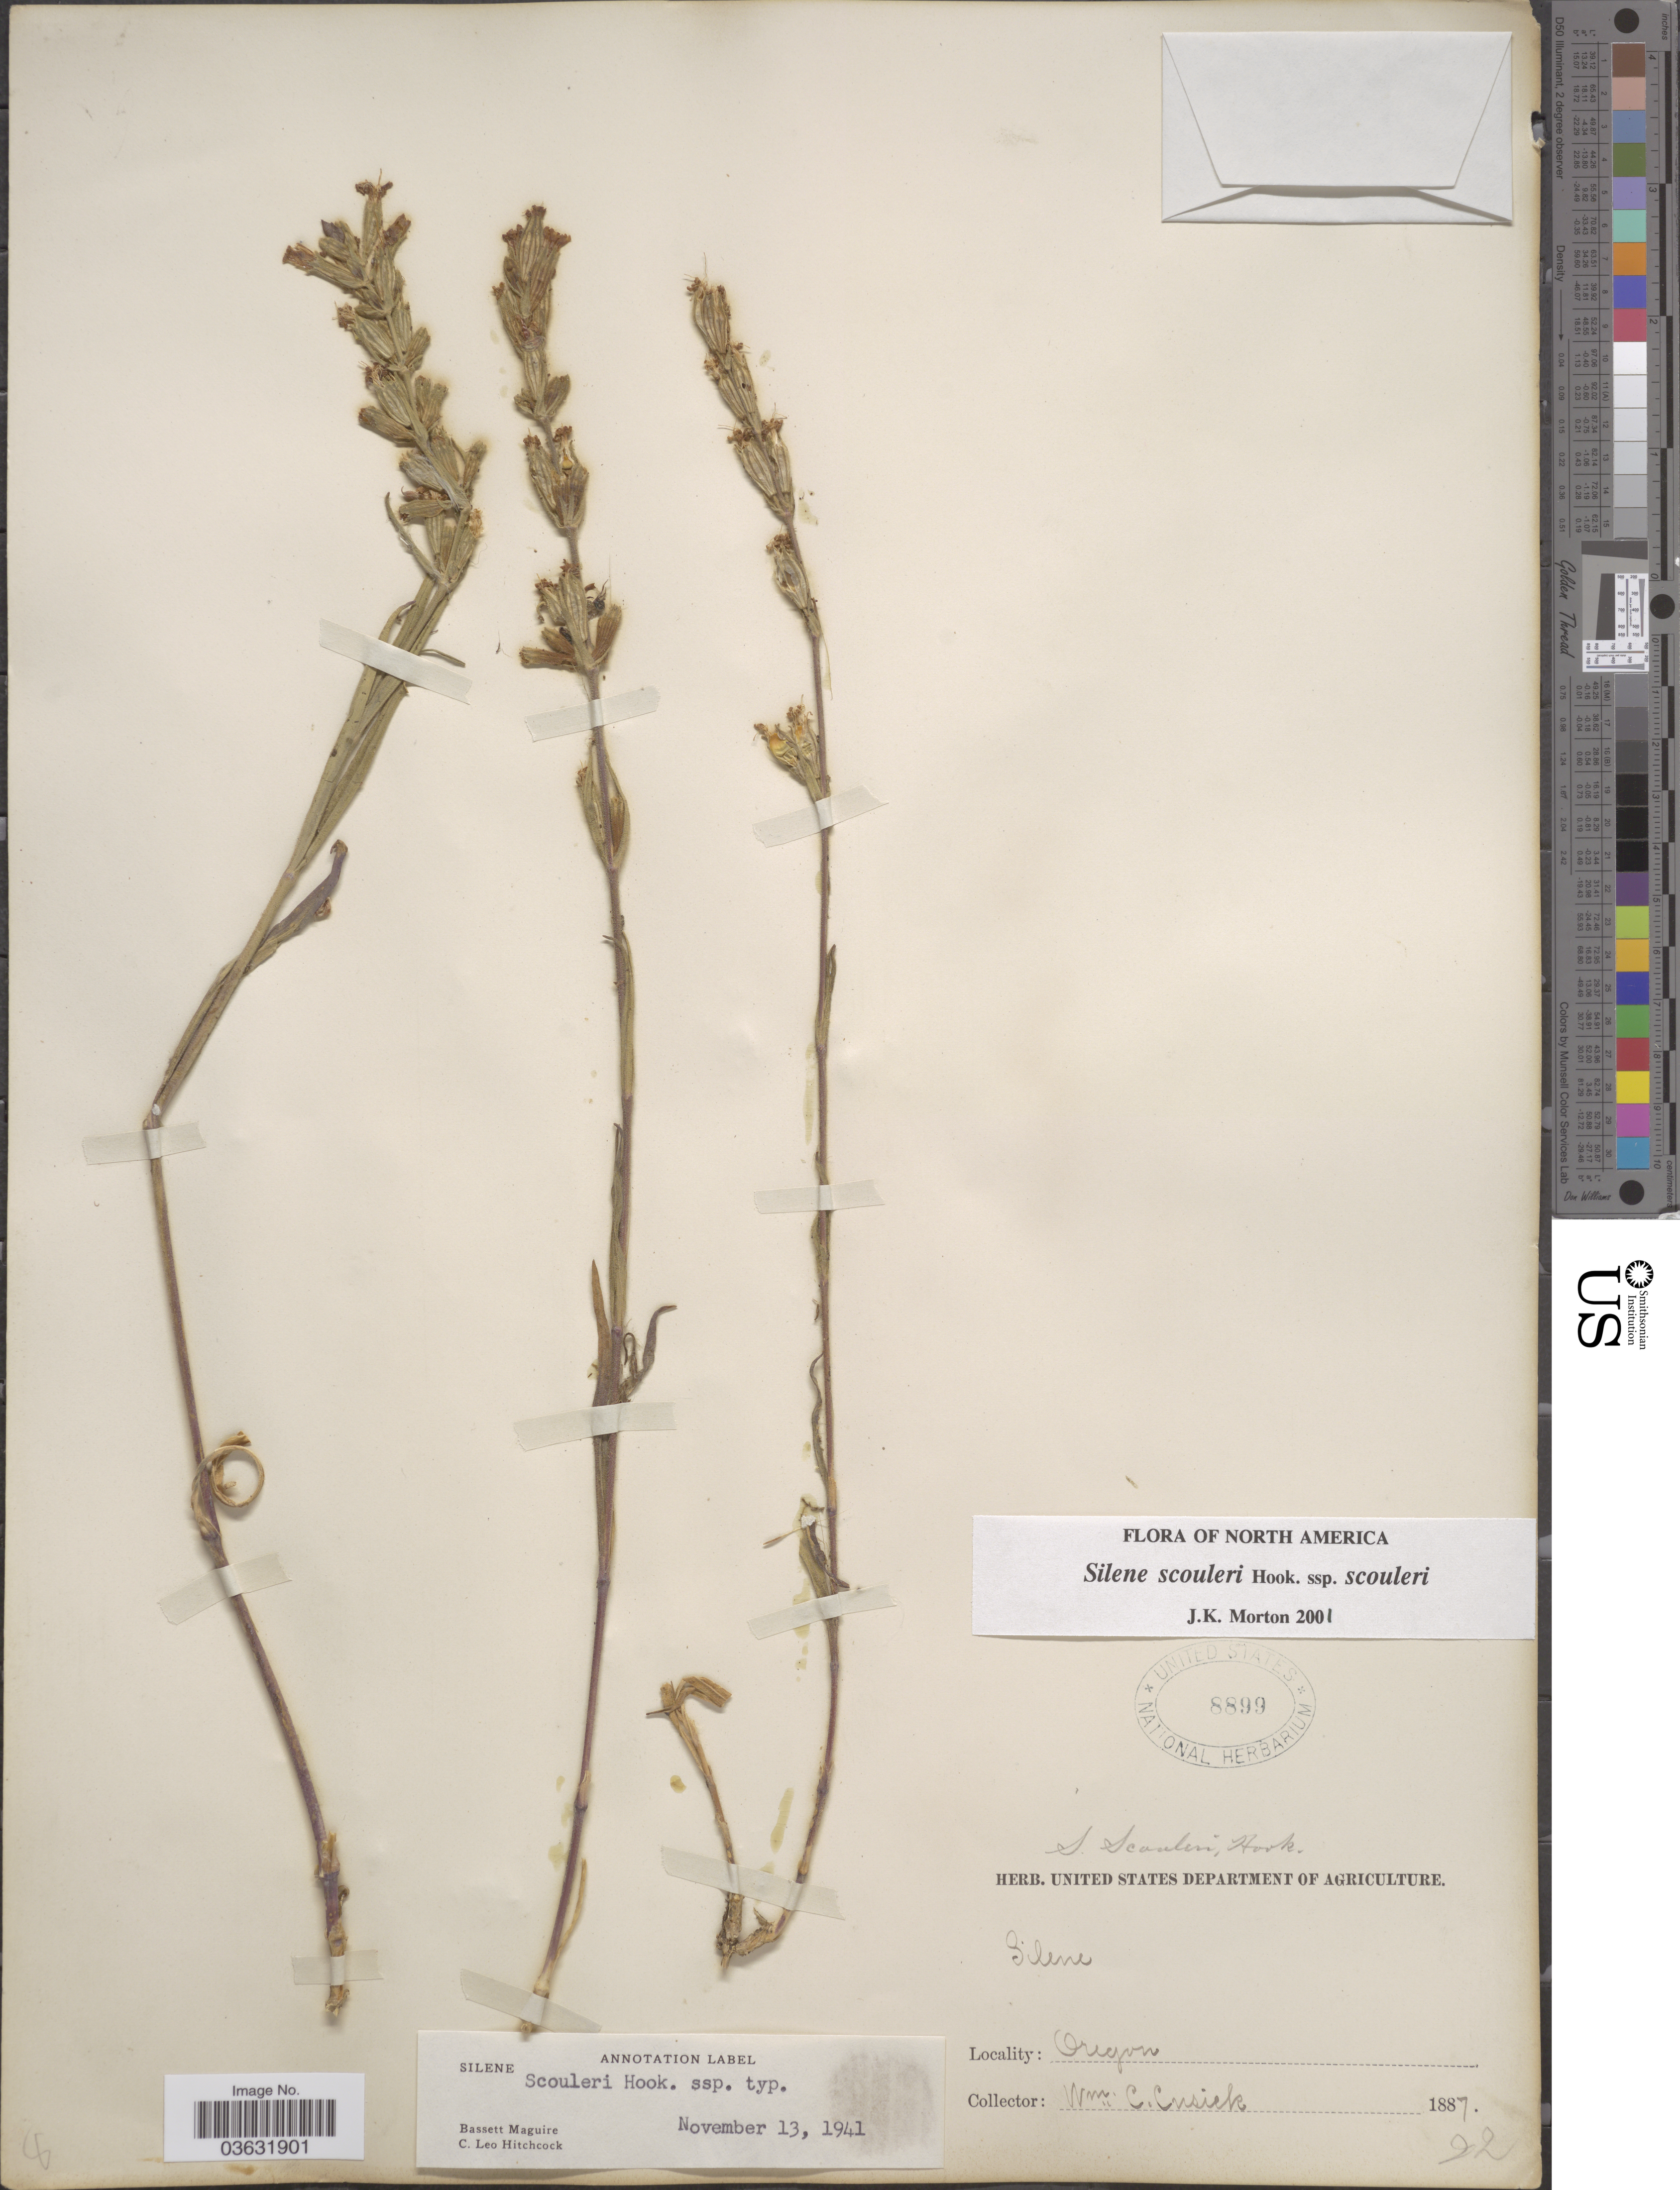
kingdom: Plantae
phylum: Tracheophyta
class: Magnoliopsida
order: Caryophyllales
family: Caryophyllaceae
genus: Silene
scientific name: Silene scouleri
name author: Hook.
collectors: W. C. Cusick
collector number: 22*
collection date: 1887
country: United States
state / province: Oregon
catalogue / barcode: US 8899